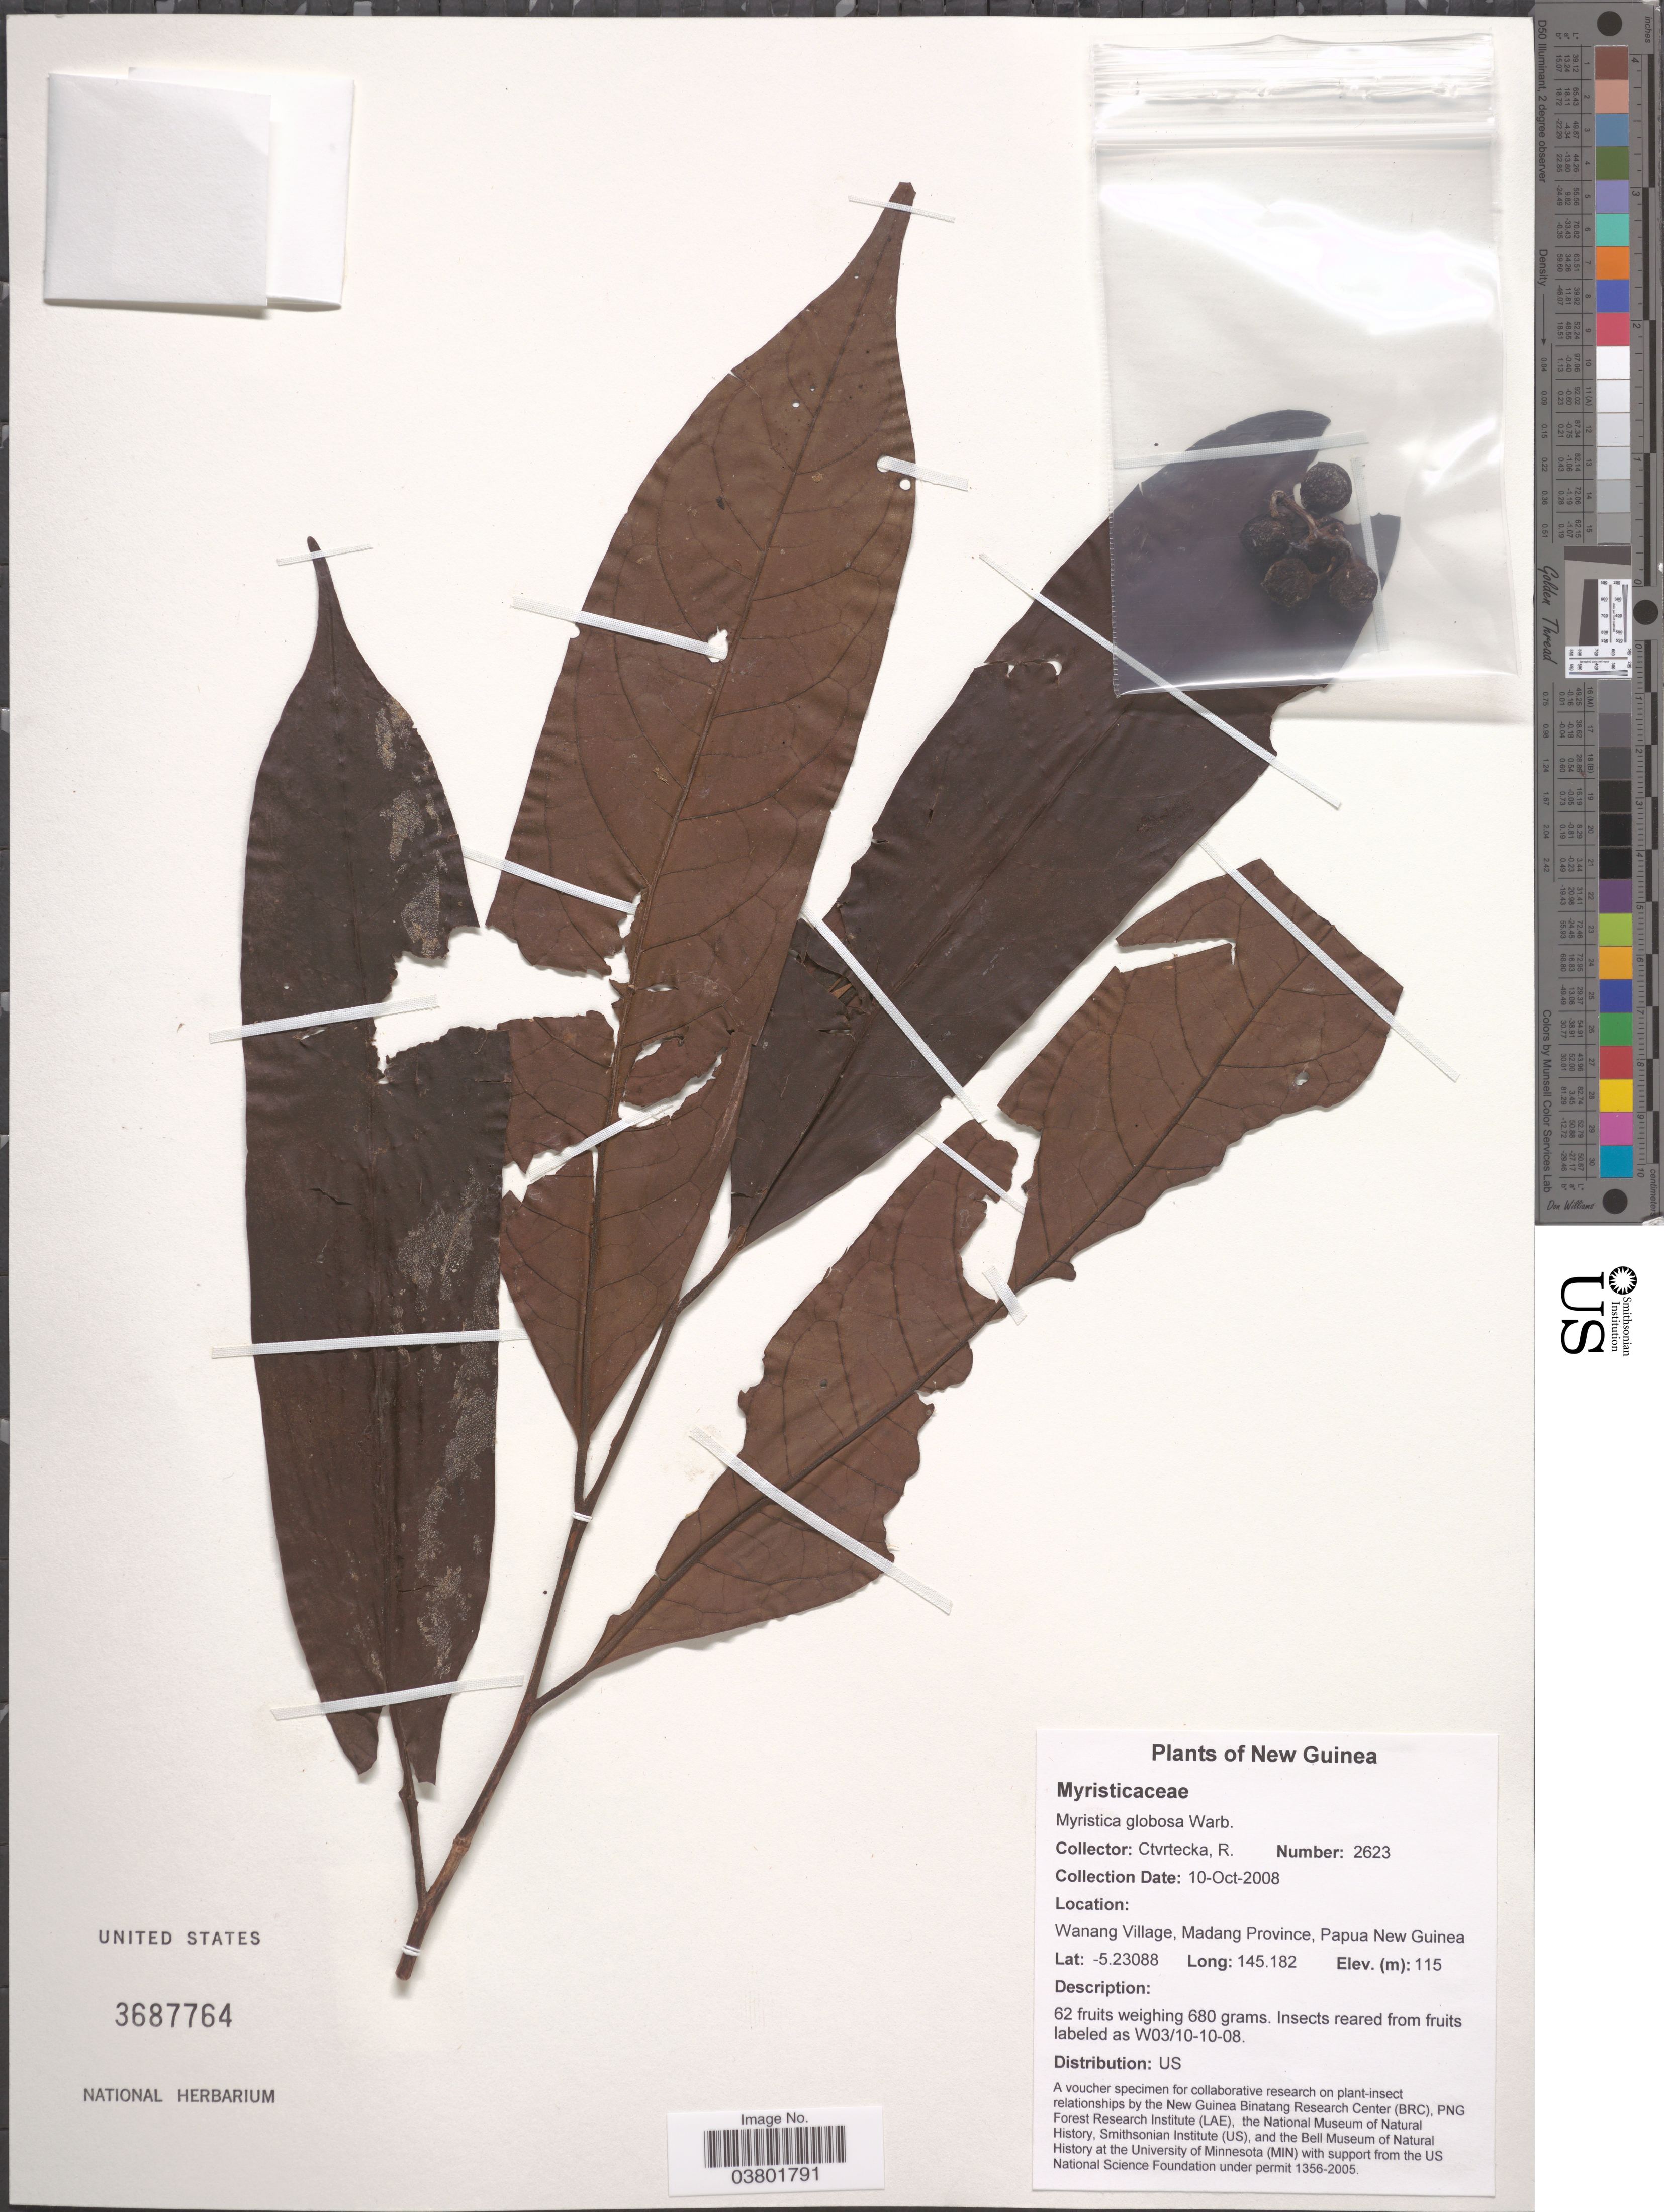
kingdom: Plantae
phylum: Tracheophyta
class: Magnoliopsida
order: Magnoliales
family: Myristicaceae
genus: Myristica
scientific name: Myristica globosa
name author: Warb.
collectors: R. Ctvrtecka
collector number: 2623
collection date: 2008-10-10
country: Papua New Guinea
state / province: Madang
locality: New Guinea. Wanang Village.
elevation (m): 115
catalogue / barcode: US 3687764